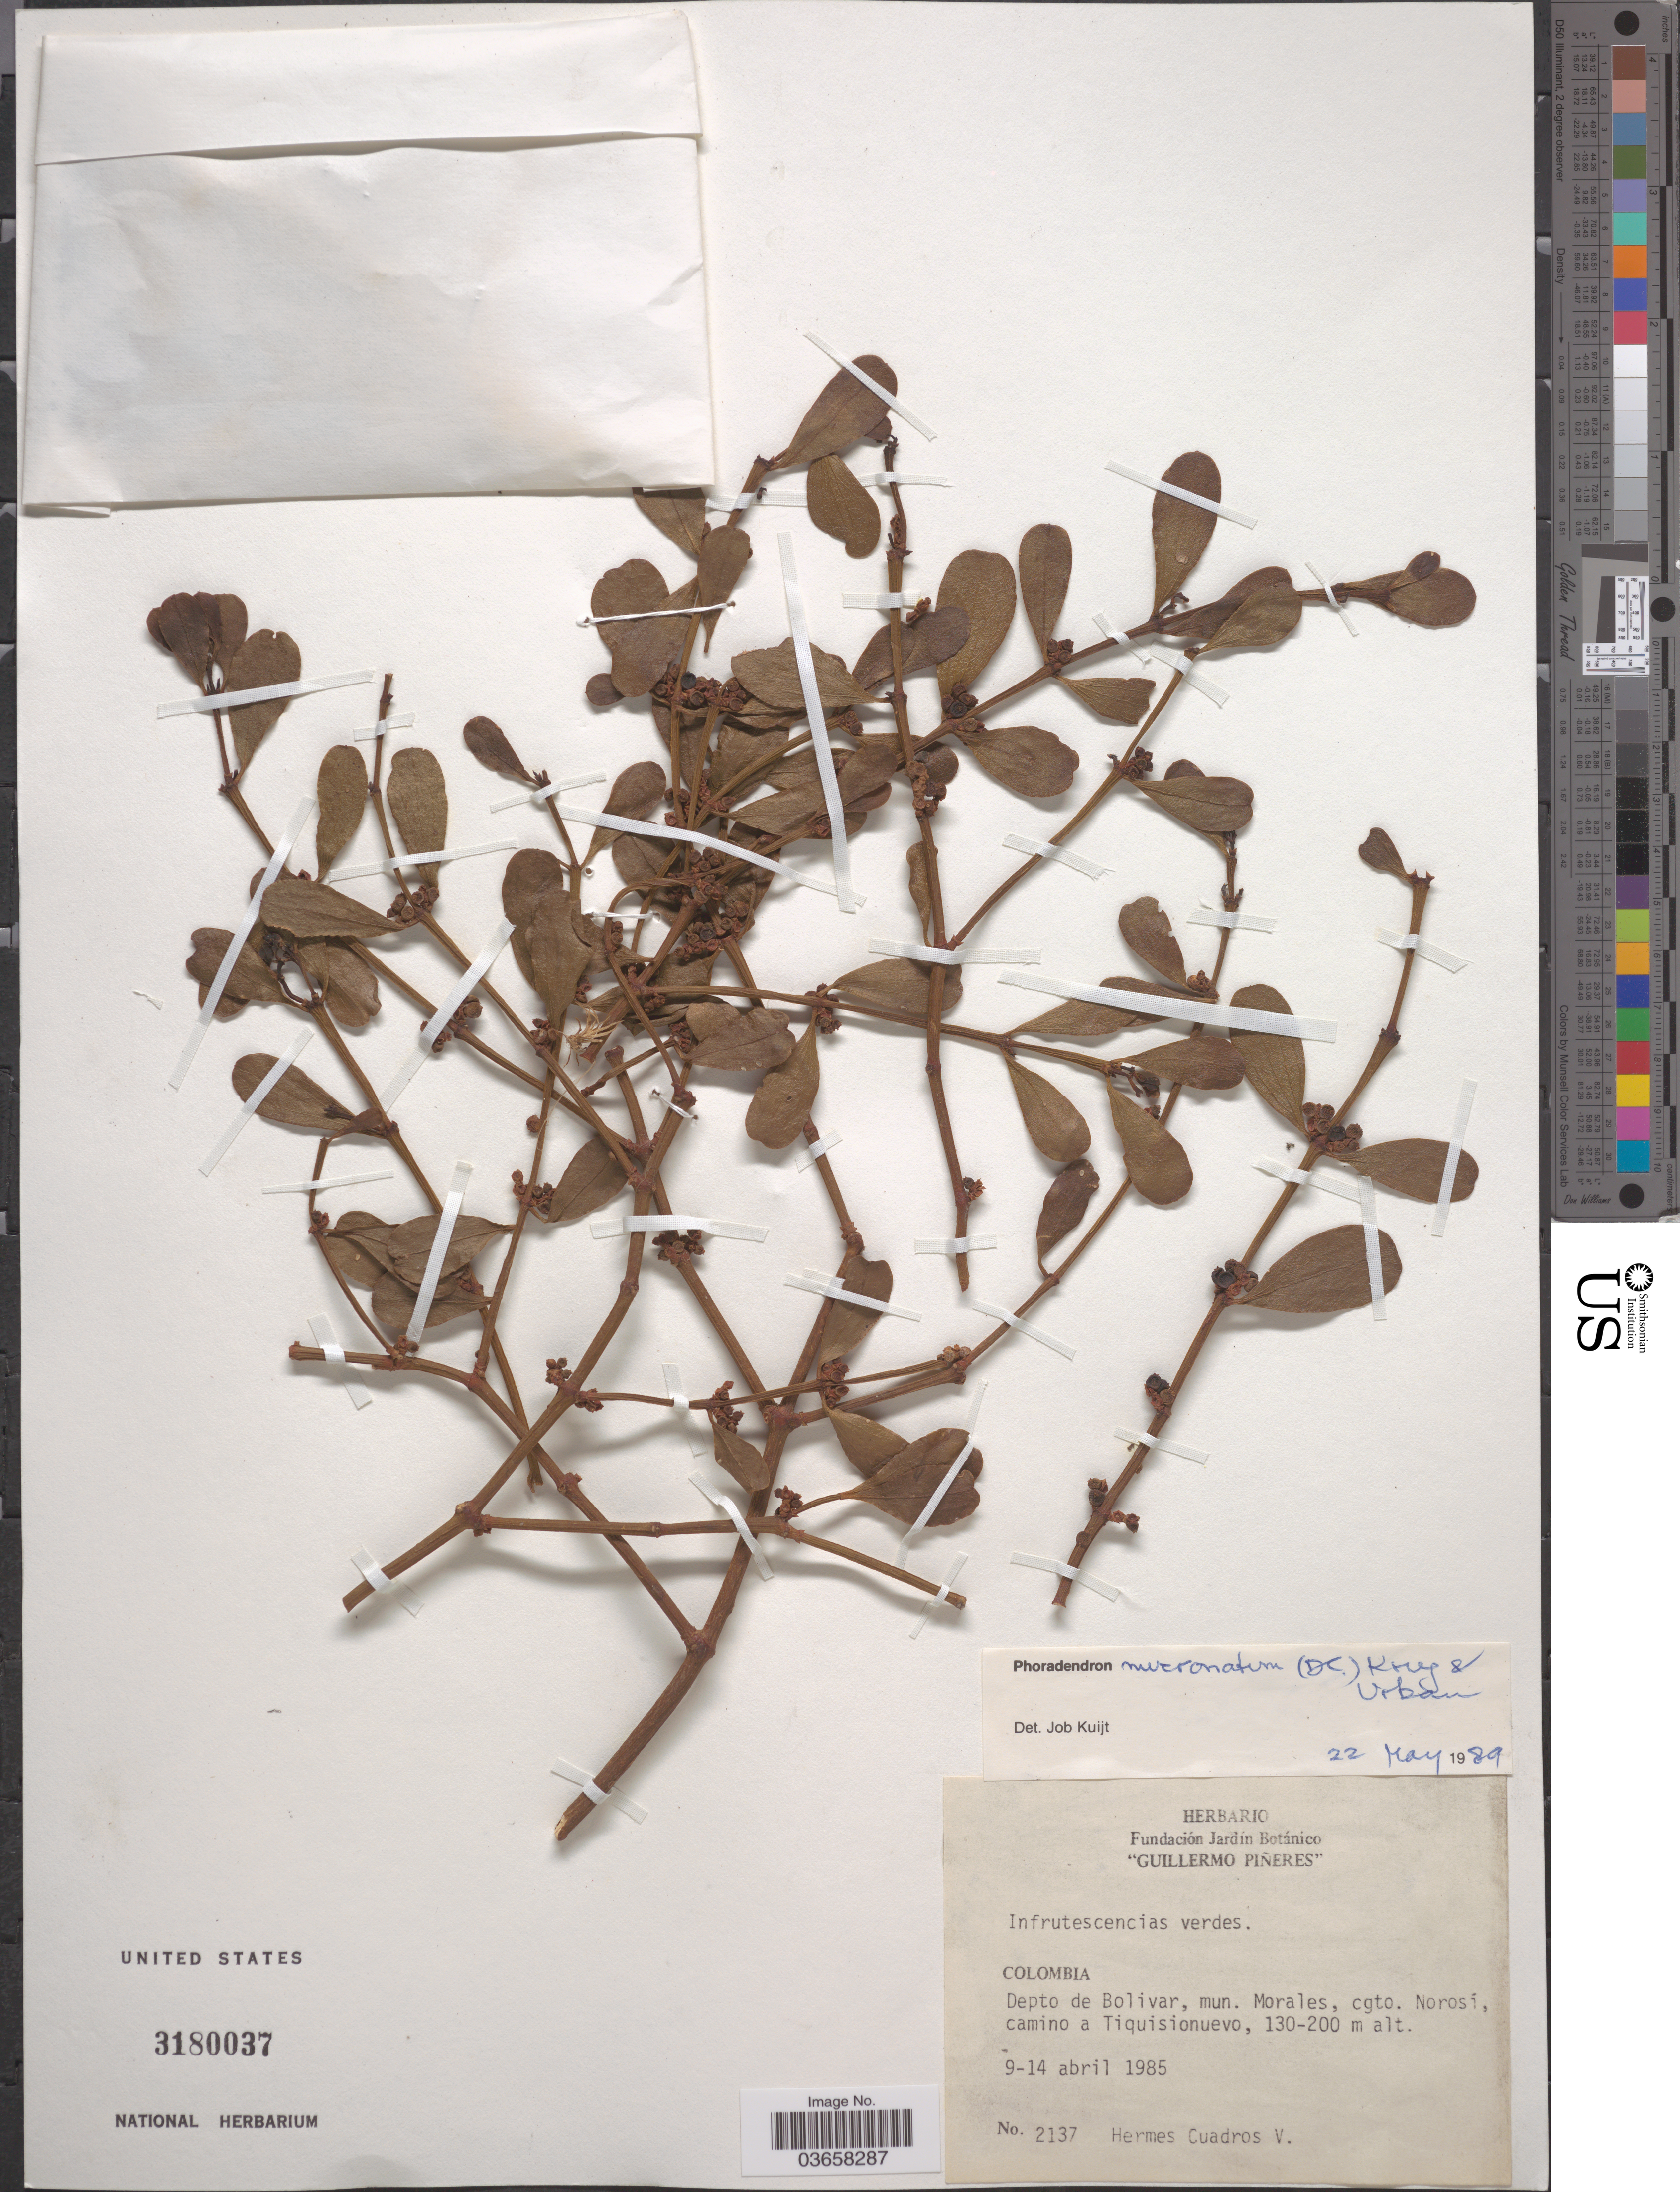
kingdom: Plantae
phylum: Tracheophyta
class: Magnoliopsida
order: Santalales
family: Viscaceae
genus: Phoradendron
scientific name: Phoradendron mucronatum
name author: (DC.) Krug & Urb.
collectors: H. Cuadros V.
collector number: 2137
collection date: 1985-04-09/1985-04-14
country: Colombia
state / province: Bolívar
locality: Depto de Bolivar, mun. Morales, cgto. Norosí, camino a Tiquisionuevo.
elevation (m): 130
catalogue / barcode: US 3180037